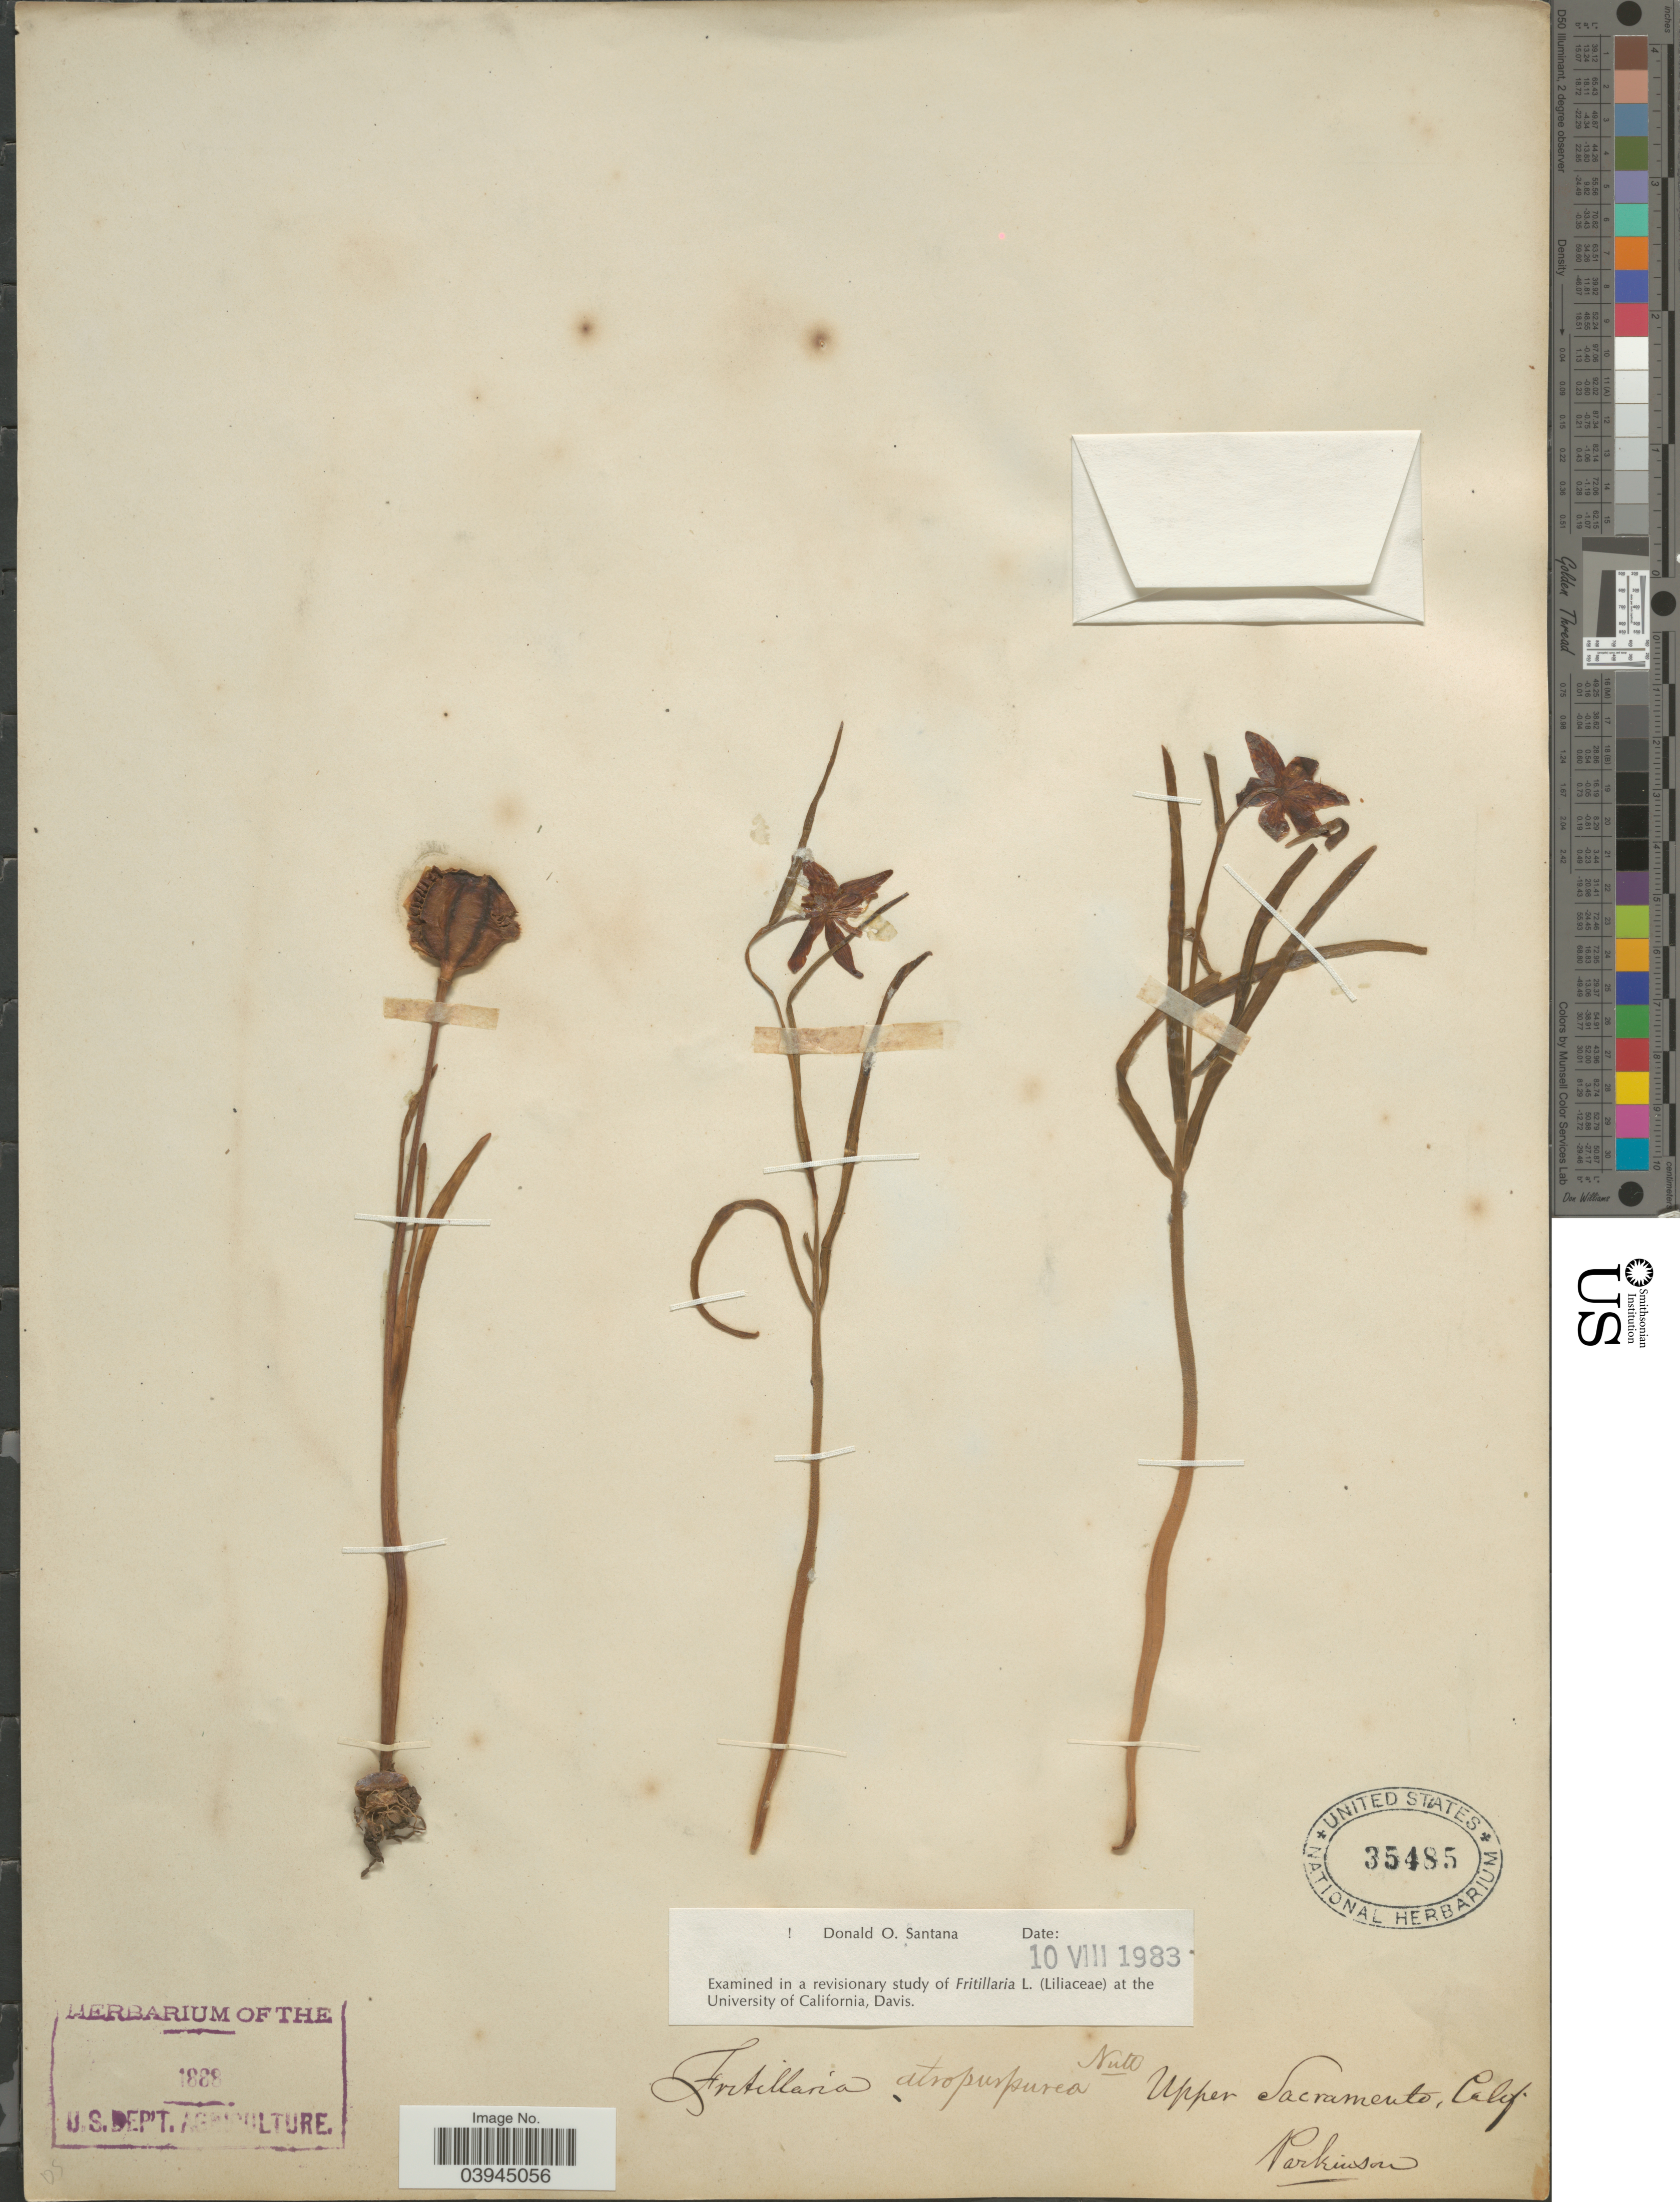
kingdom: Plantae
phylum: Tracheophyta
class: Liliopsida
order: Liliales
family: Liliaceae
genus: Fritillaria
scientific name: Fritillaria atropurpurea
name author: Nutt.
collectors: Parkinson, --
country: United States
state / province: California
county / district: Sacramento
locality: Upper Sacramento.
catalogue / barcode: US 35485